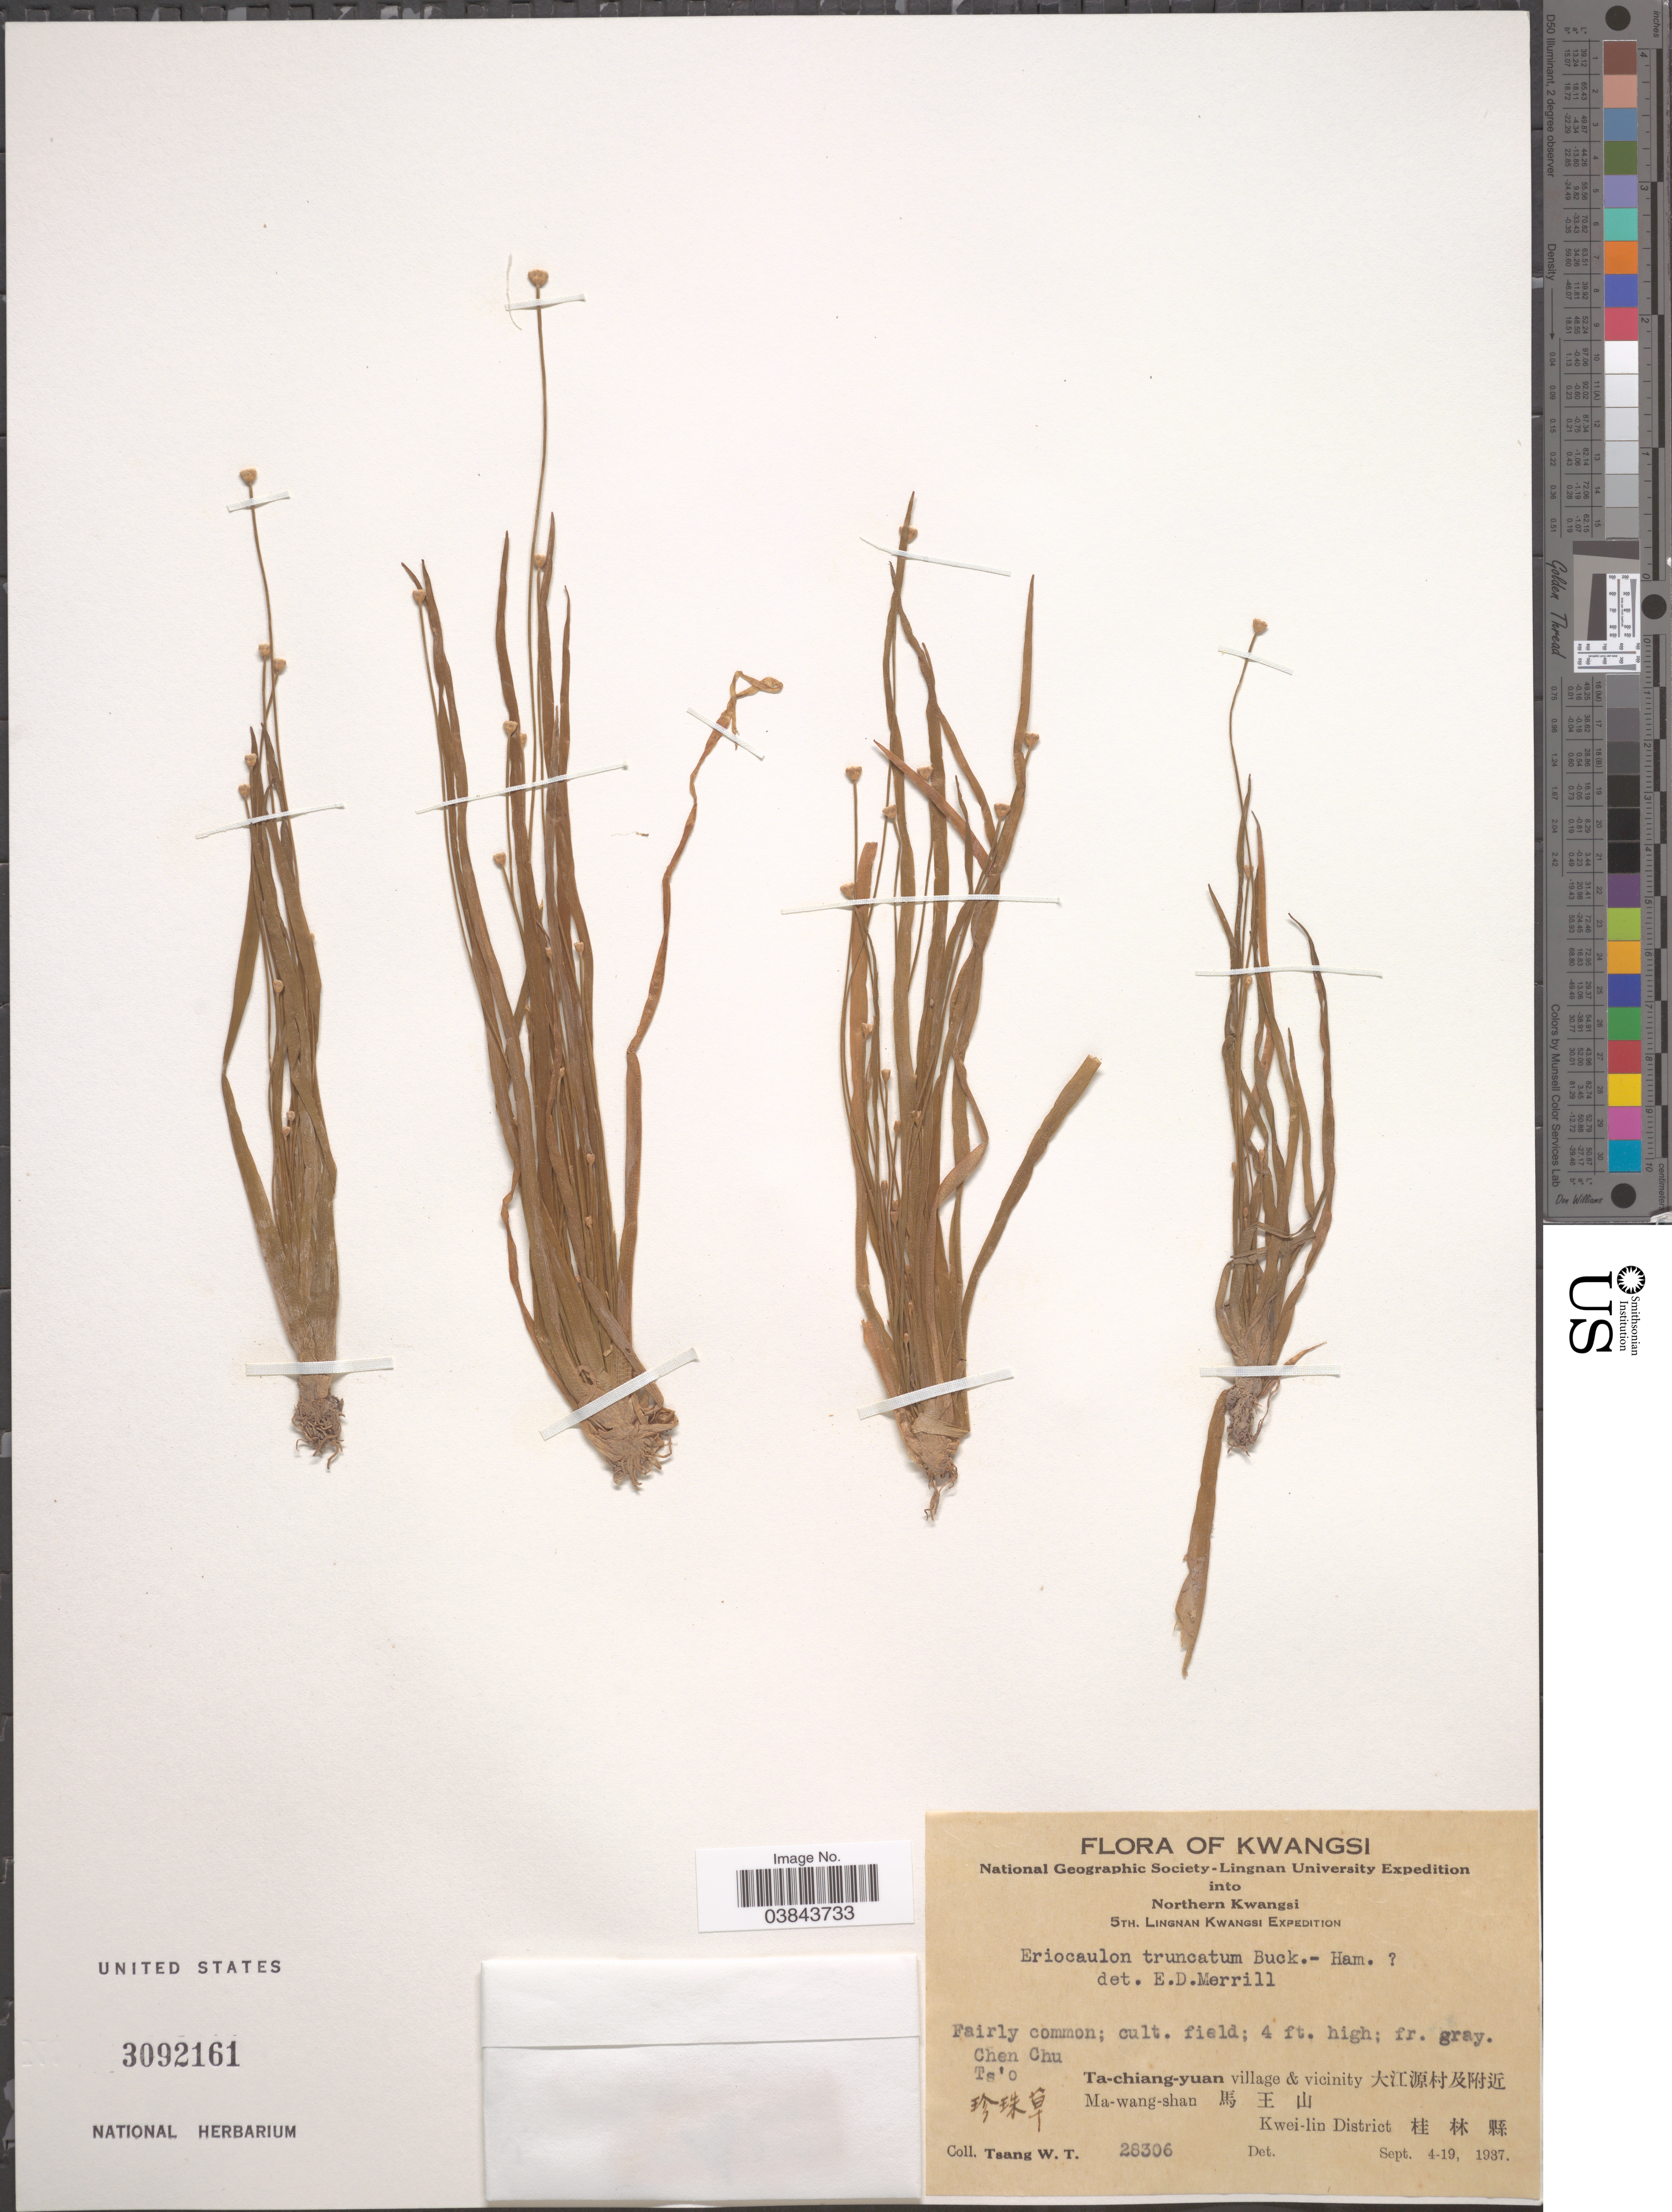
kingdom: Plantae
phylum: Tracheophyta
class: Liliopsida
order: Poales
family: Eriocaulaceae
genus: Eriocaulon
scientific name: Eriocaulon truncatum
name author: Buch.-Ham. ex Mart.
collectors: W. T. Tsang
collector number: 28306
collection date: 1937-09-04/1937-09-19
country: China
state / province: Guangxi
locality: Kwangsi. Northern Kwangsi. Chen Chu Ts'o X. Ta-chiang-yuan village & vicinity X. Ma-wang-shan X. Kwei-lin District X.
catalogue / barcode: US 3092161